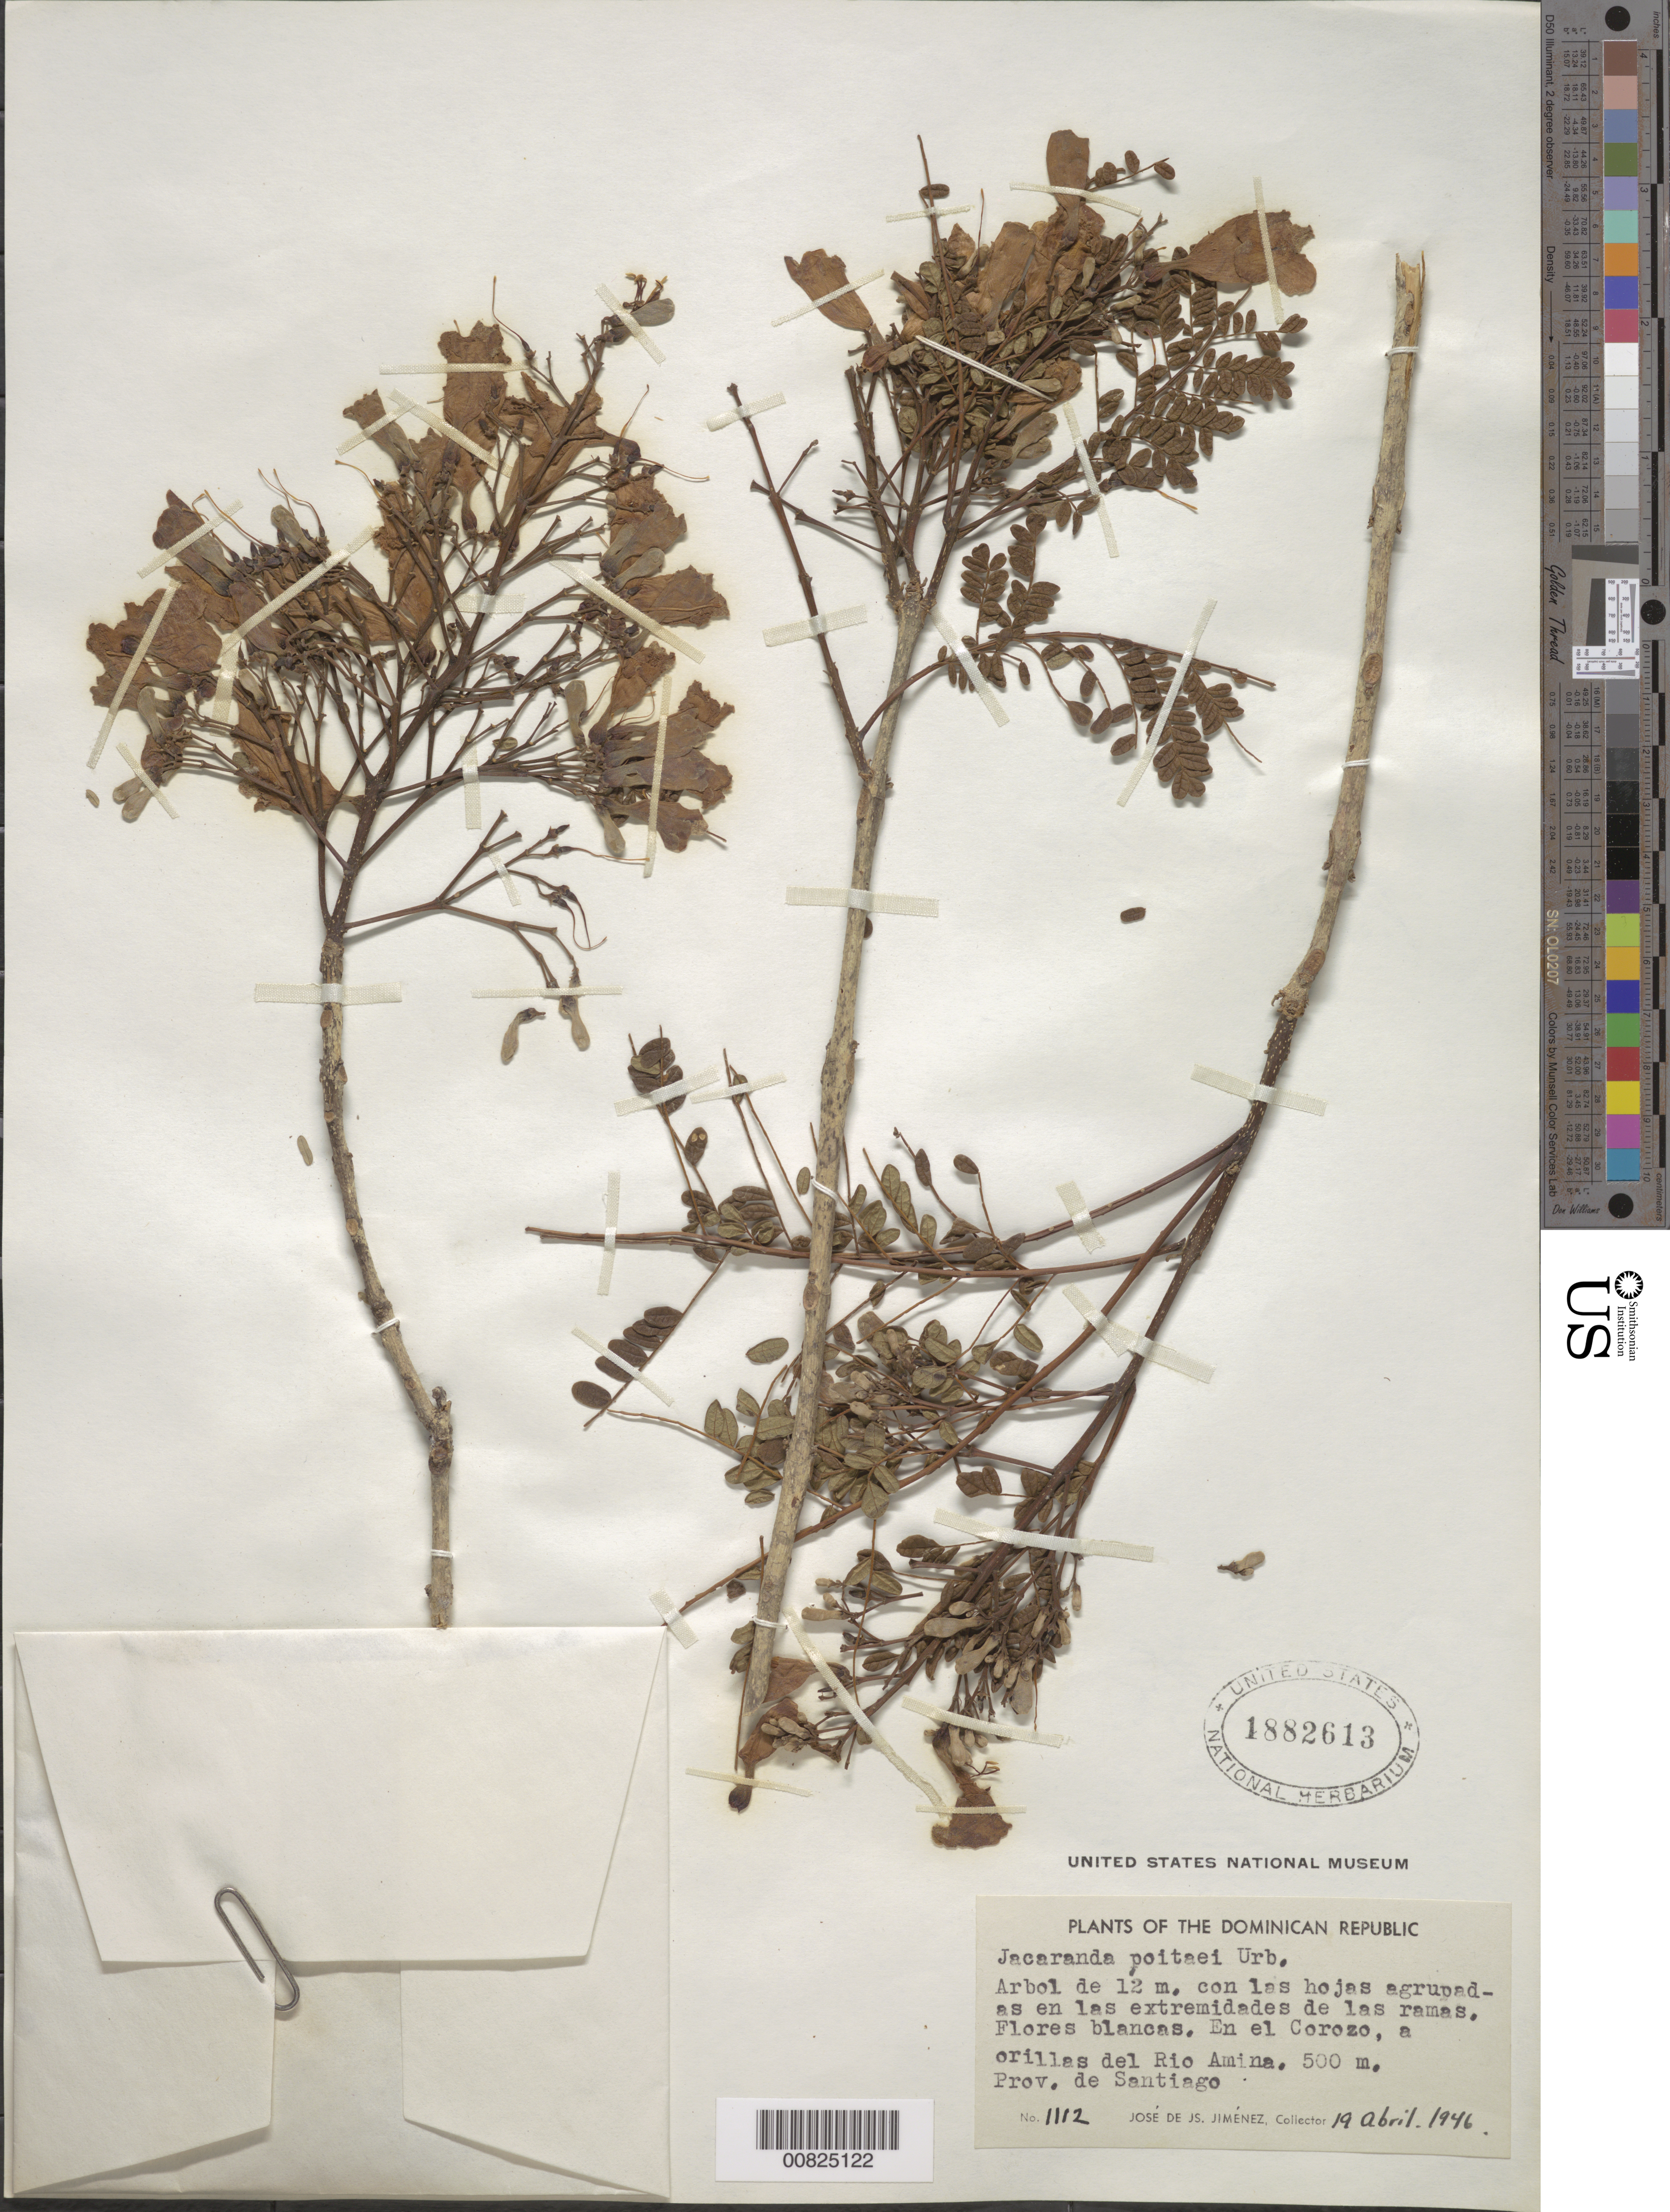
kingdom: Plantae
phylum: Tracheophyta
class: Magnoliopsida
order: Lamiales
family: Bignoniaceae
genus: Jacaranda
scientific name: Jacaranda poitaei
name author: Urb.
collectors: J. J. Jiménez Almonte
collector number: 1112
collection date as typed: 16 Apr 1946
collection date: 1946-04-16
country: Dominican Republic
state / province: Santiago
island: Hispaniola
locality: En el Corozo, a orillas del Rio Amina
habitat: Orillas del rio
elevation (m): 500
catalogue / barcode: US 1882613